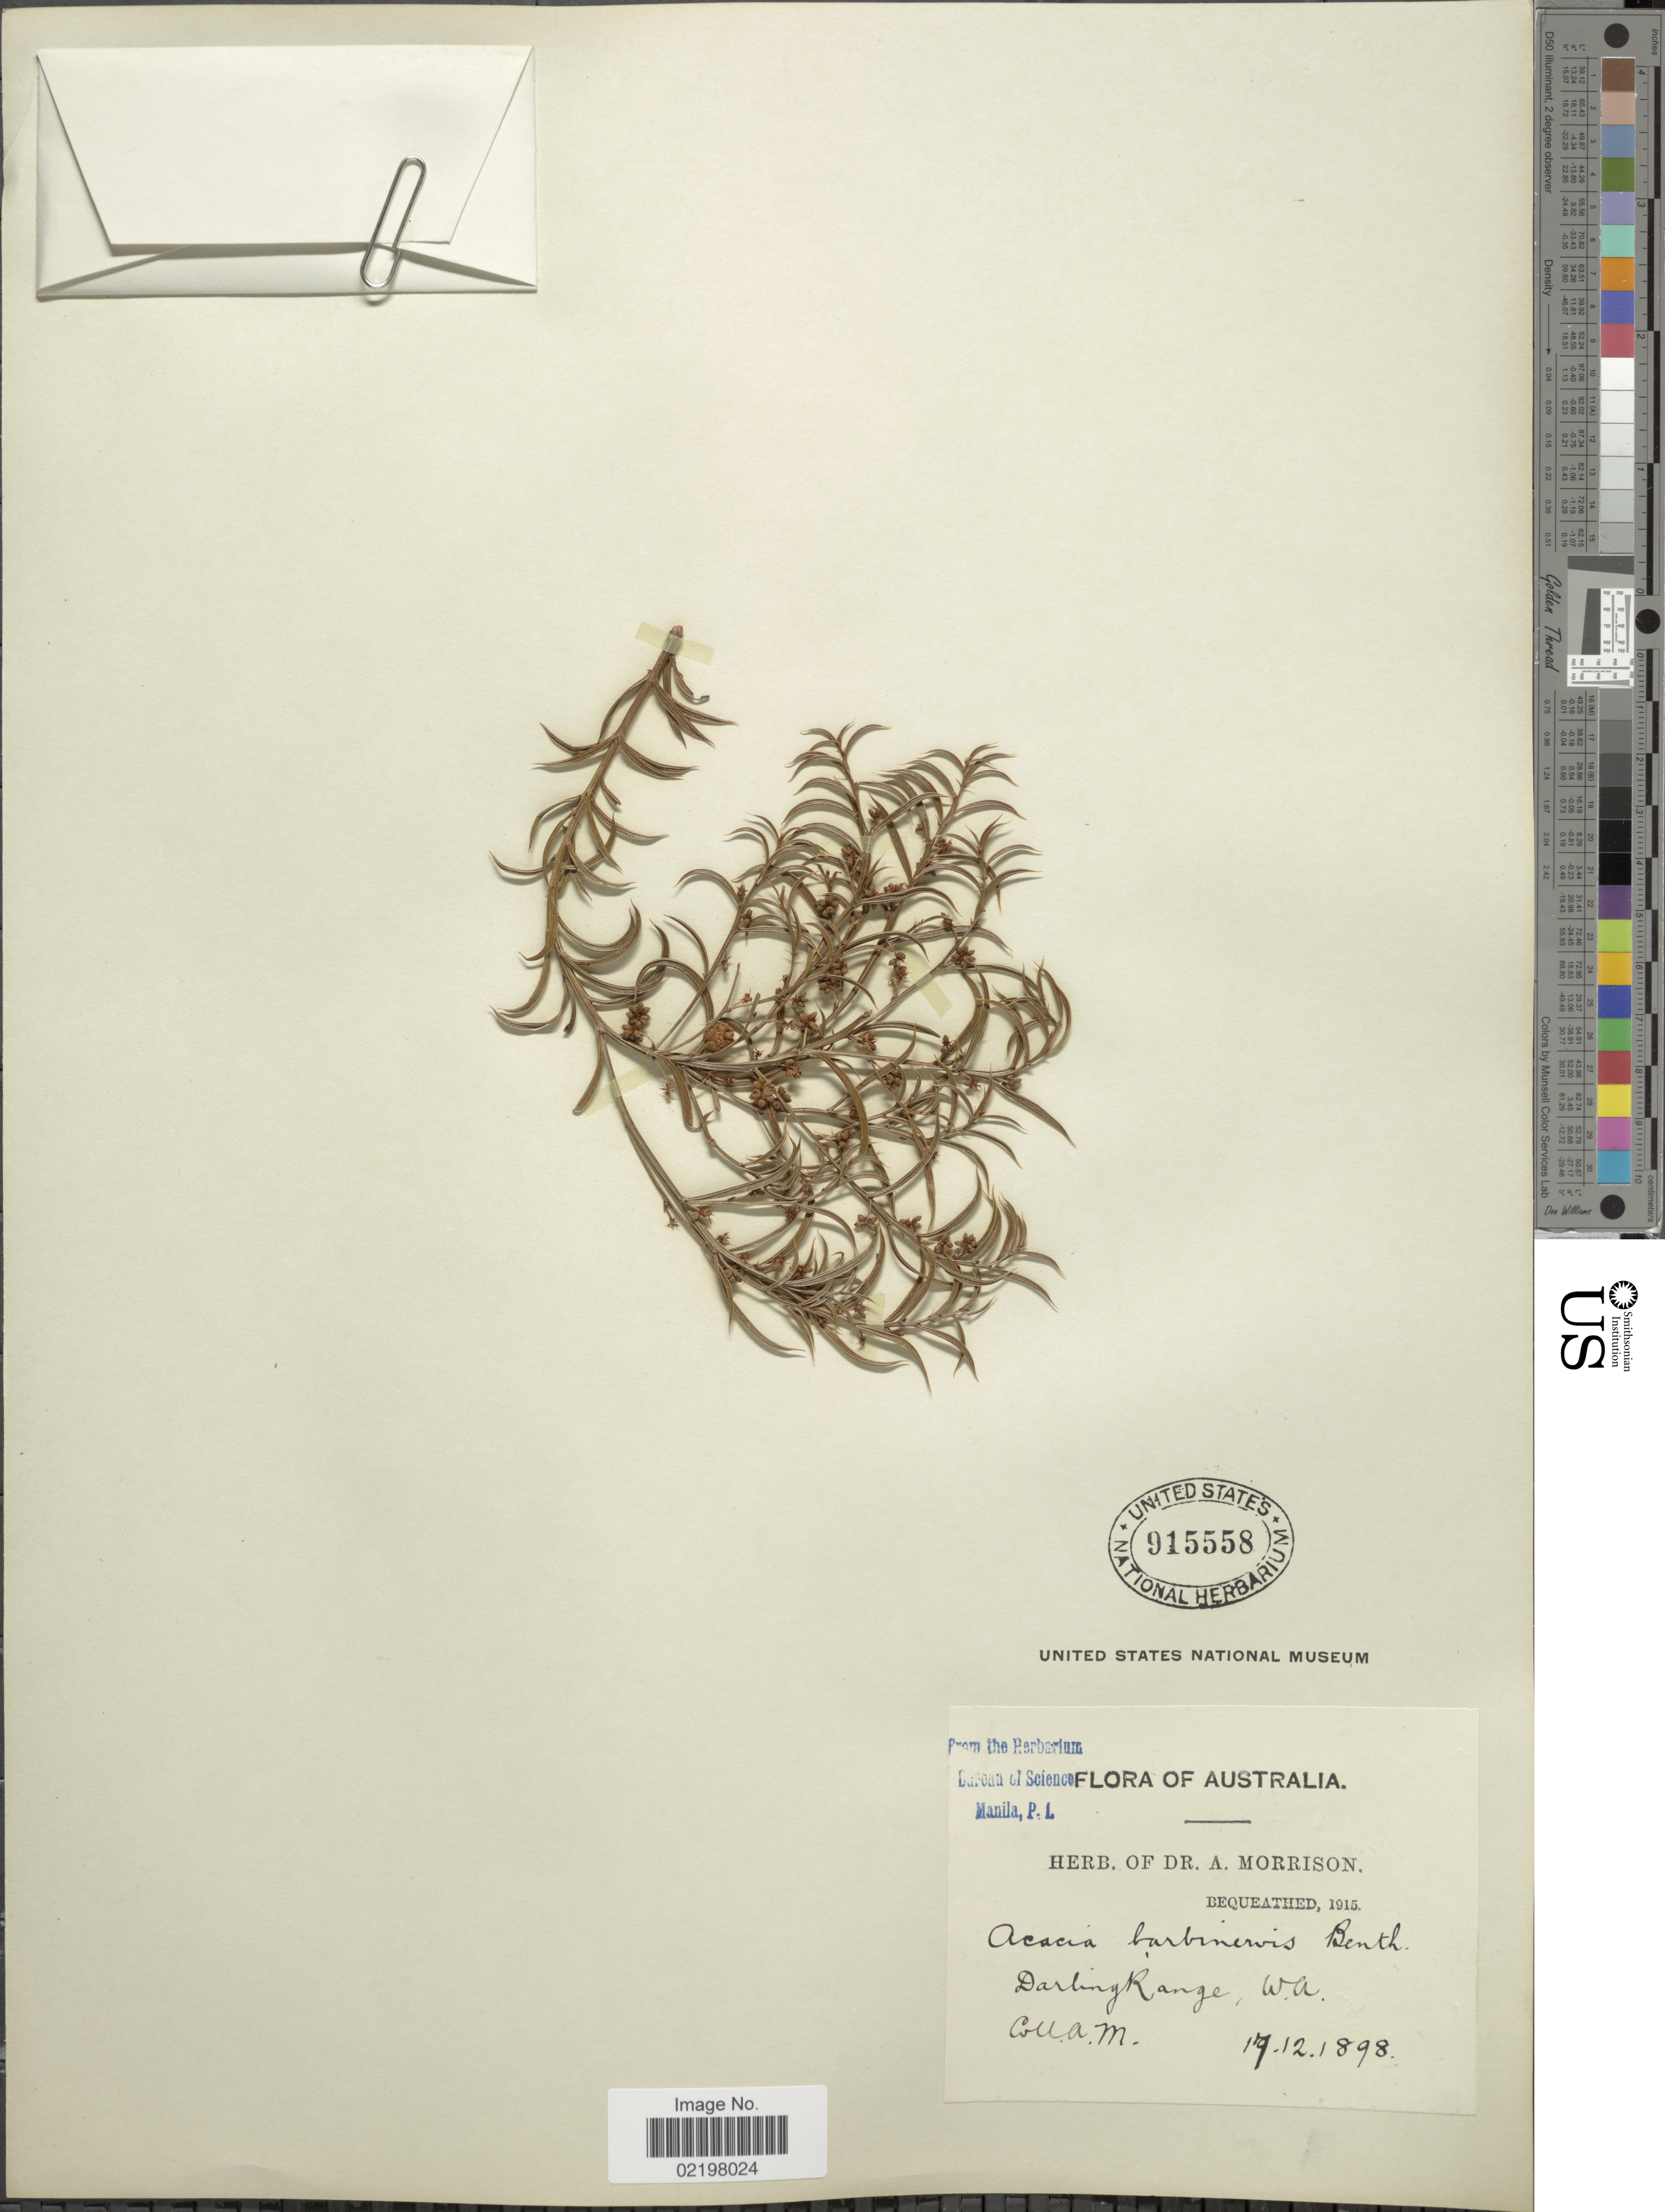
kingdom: Plantae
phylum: Tracheophyta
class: Magnoliopsida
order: Fabales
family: Fabaceae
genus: Acacia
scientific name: Acacia barbinervis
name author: Benth.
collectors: A. Morrison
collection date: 1898-12-17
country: Australia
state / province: Western Australia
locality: Darling Range, W.A.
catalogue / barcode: US 915558